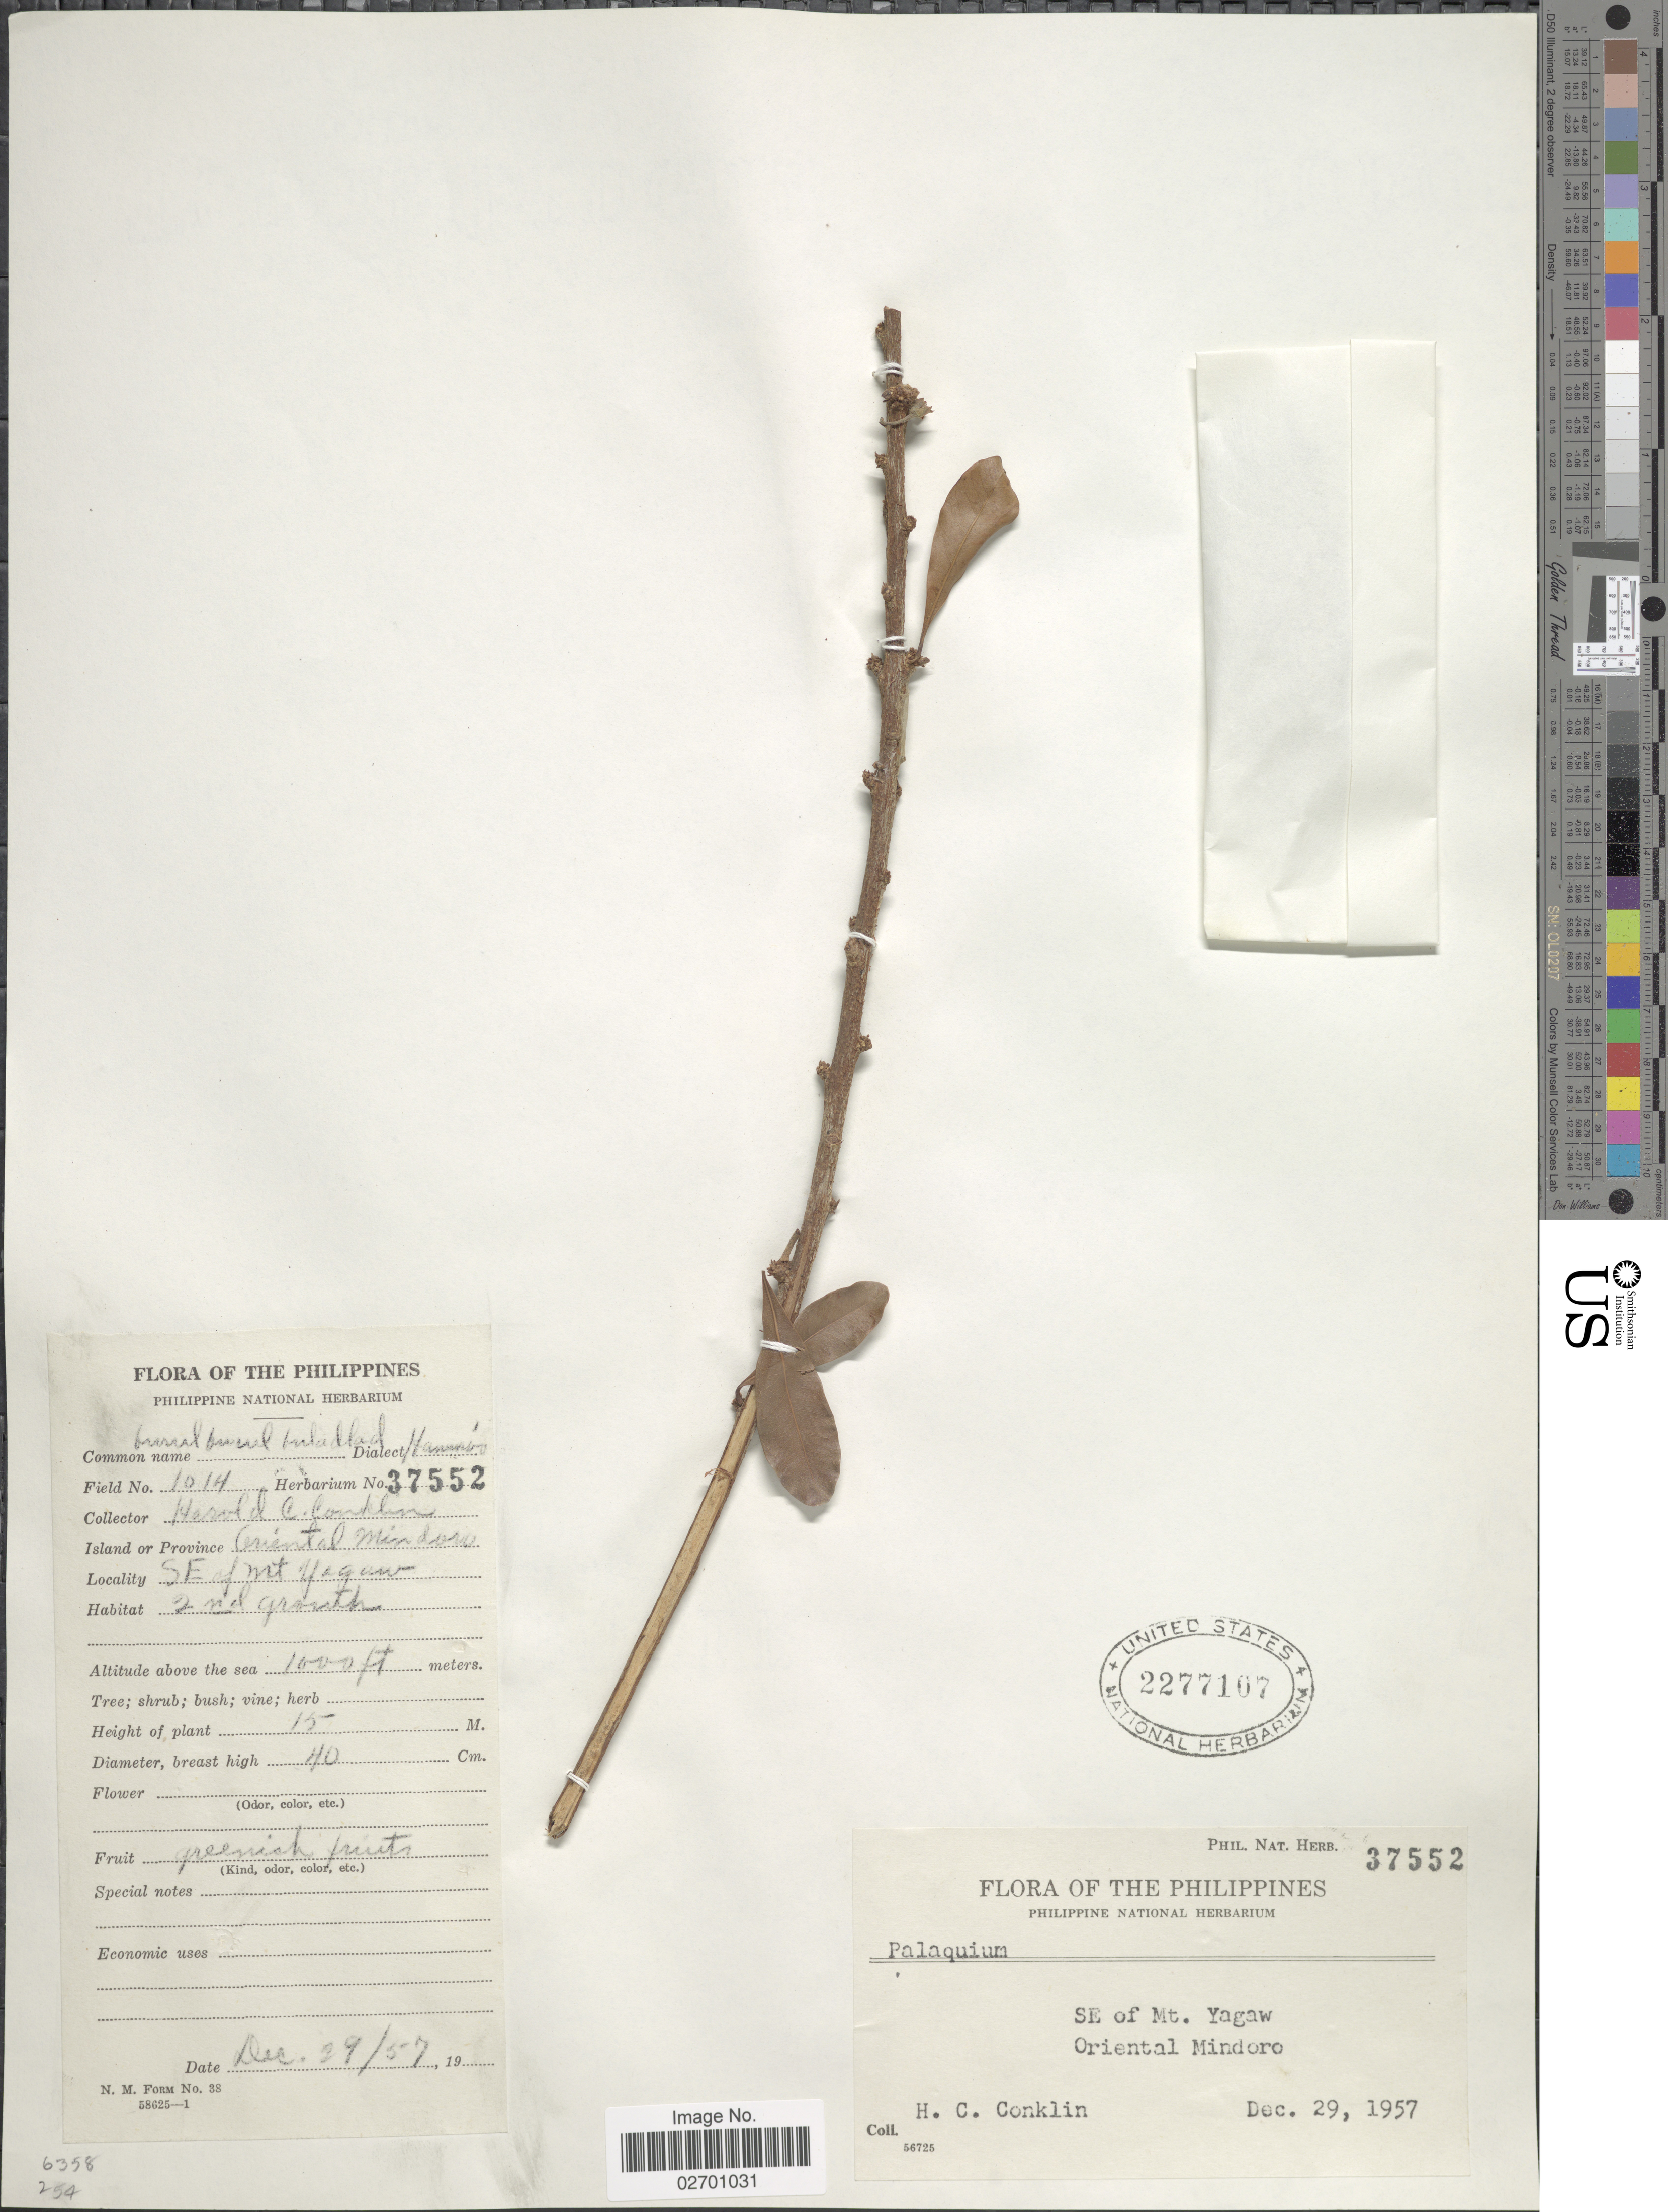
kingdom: Plantae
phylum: Tracheophyta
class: Magnoliopsida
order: Ericales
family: Sapotaceae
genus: Palaquium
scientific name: Palaquium sp.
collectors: H. Conklin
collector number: Phil. Nat. Herb. 37552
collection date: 1957-12-29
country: Philippines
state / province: Mimaropa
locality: SE of Mt. Yagaw, Oriental Mindoro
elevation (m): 305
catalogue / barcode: US 2277107